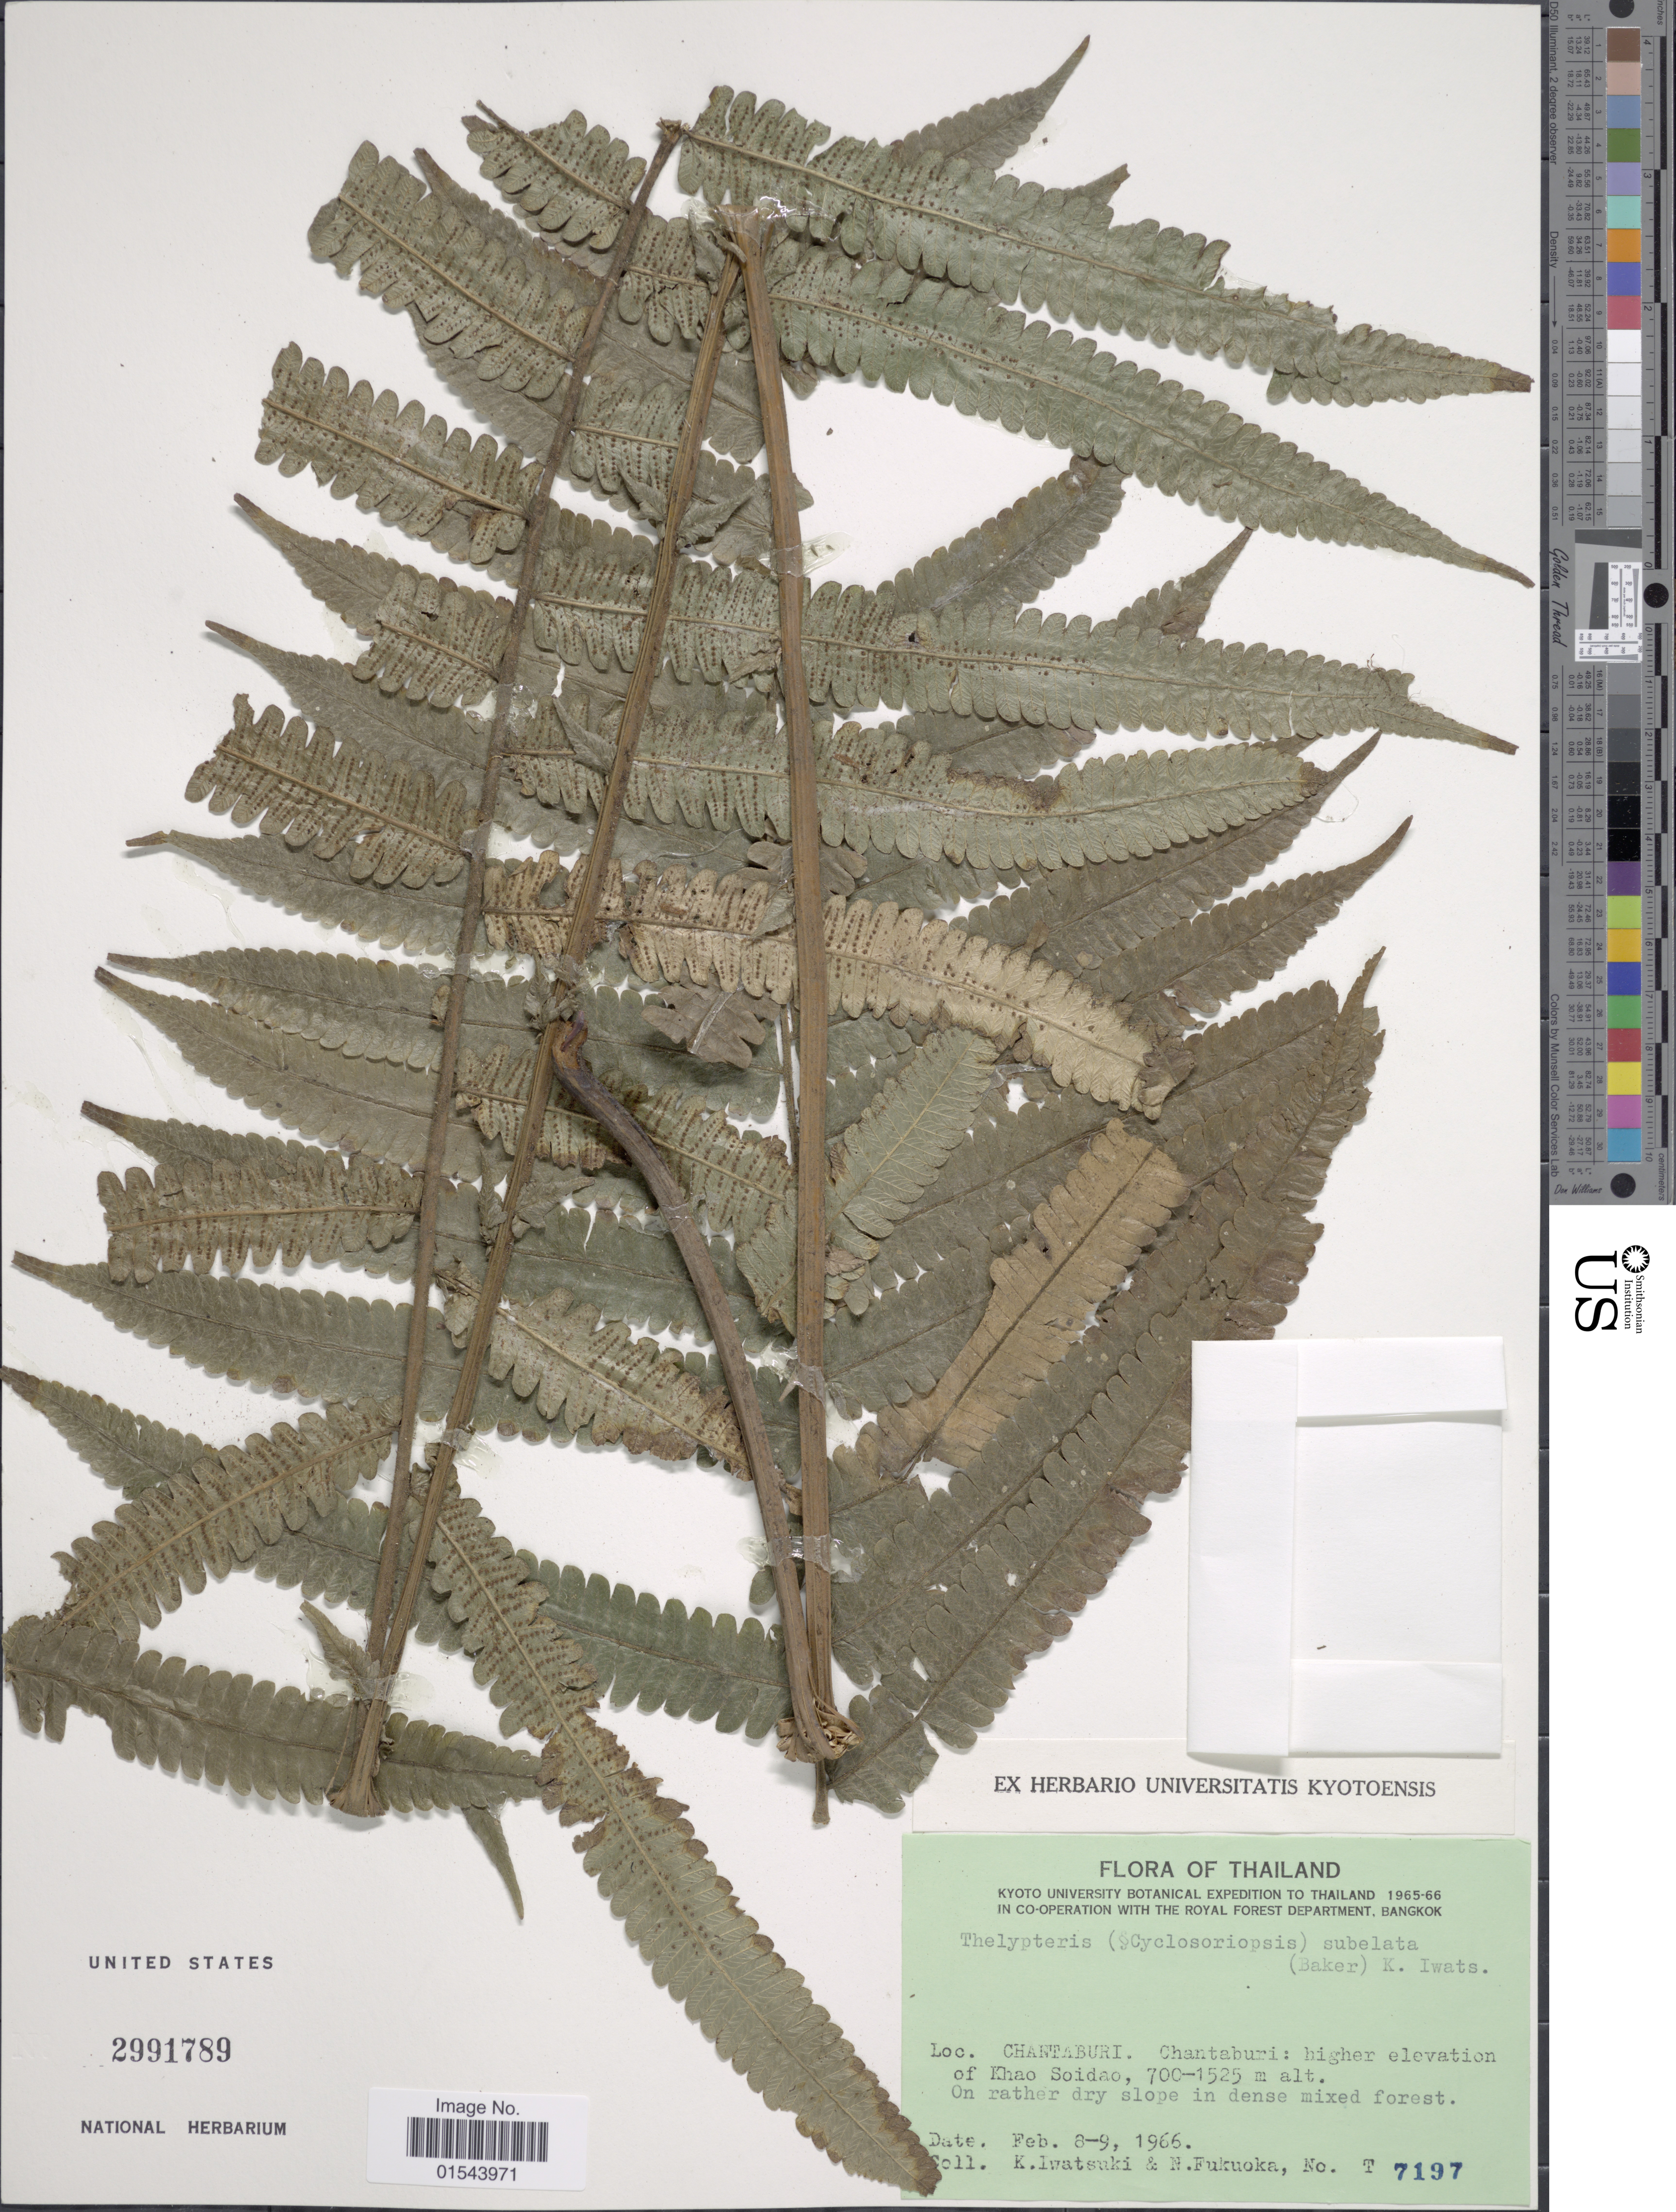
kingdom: Plantae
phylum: Tracheophyta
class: Polypodiopsida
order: Polypodiales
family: Thelypteridaceae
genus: Christella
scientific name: Christella subelata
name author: (Baker) Holttum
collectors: K. Iwatsuki & N. Fukuoka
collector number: T7197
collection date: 1966-02-08/1966-02-09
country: Thailand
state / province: Chanthaburi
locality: Chantaburi: higher elevation of Khao Saoidao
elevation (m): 700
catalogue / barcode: US 2991789